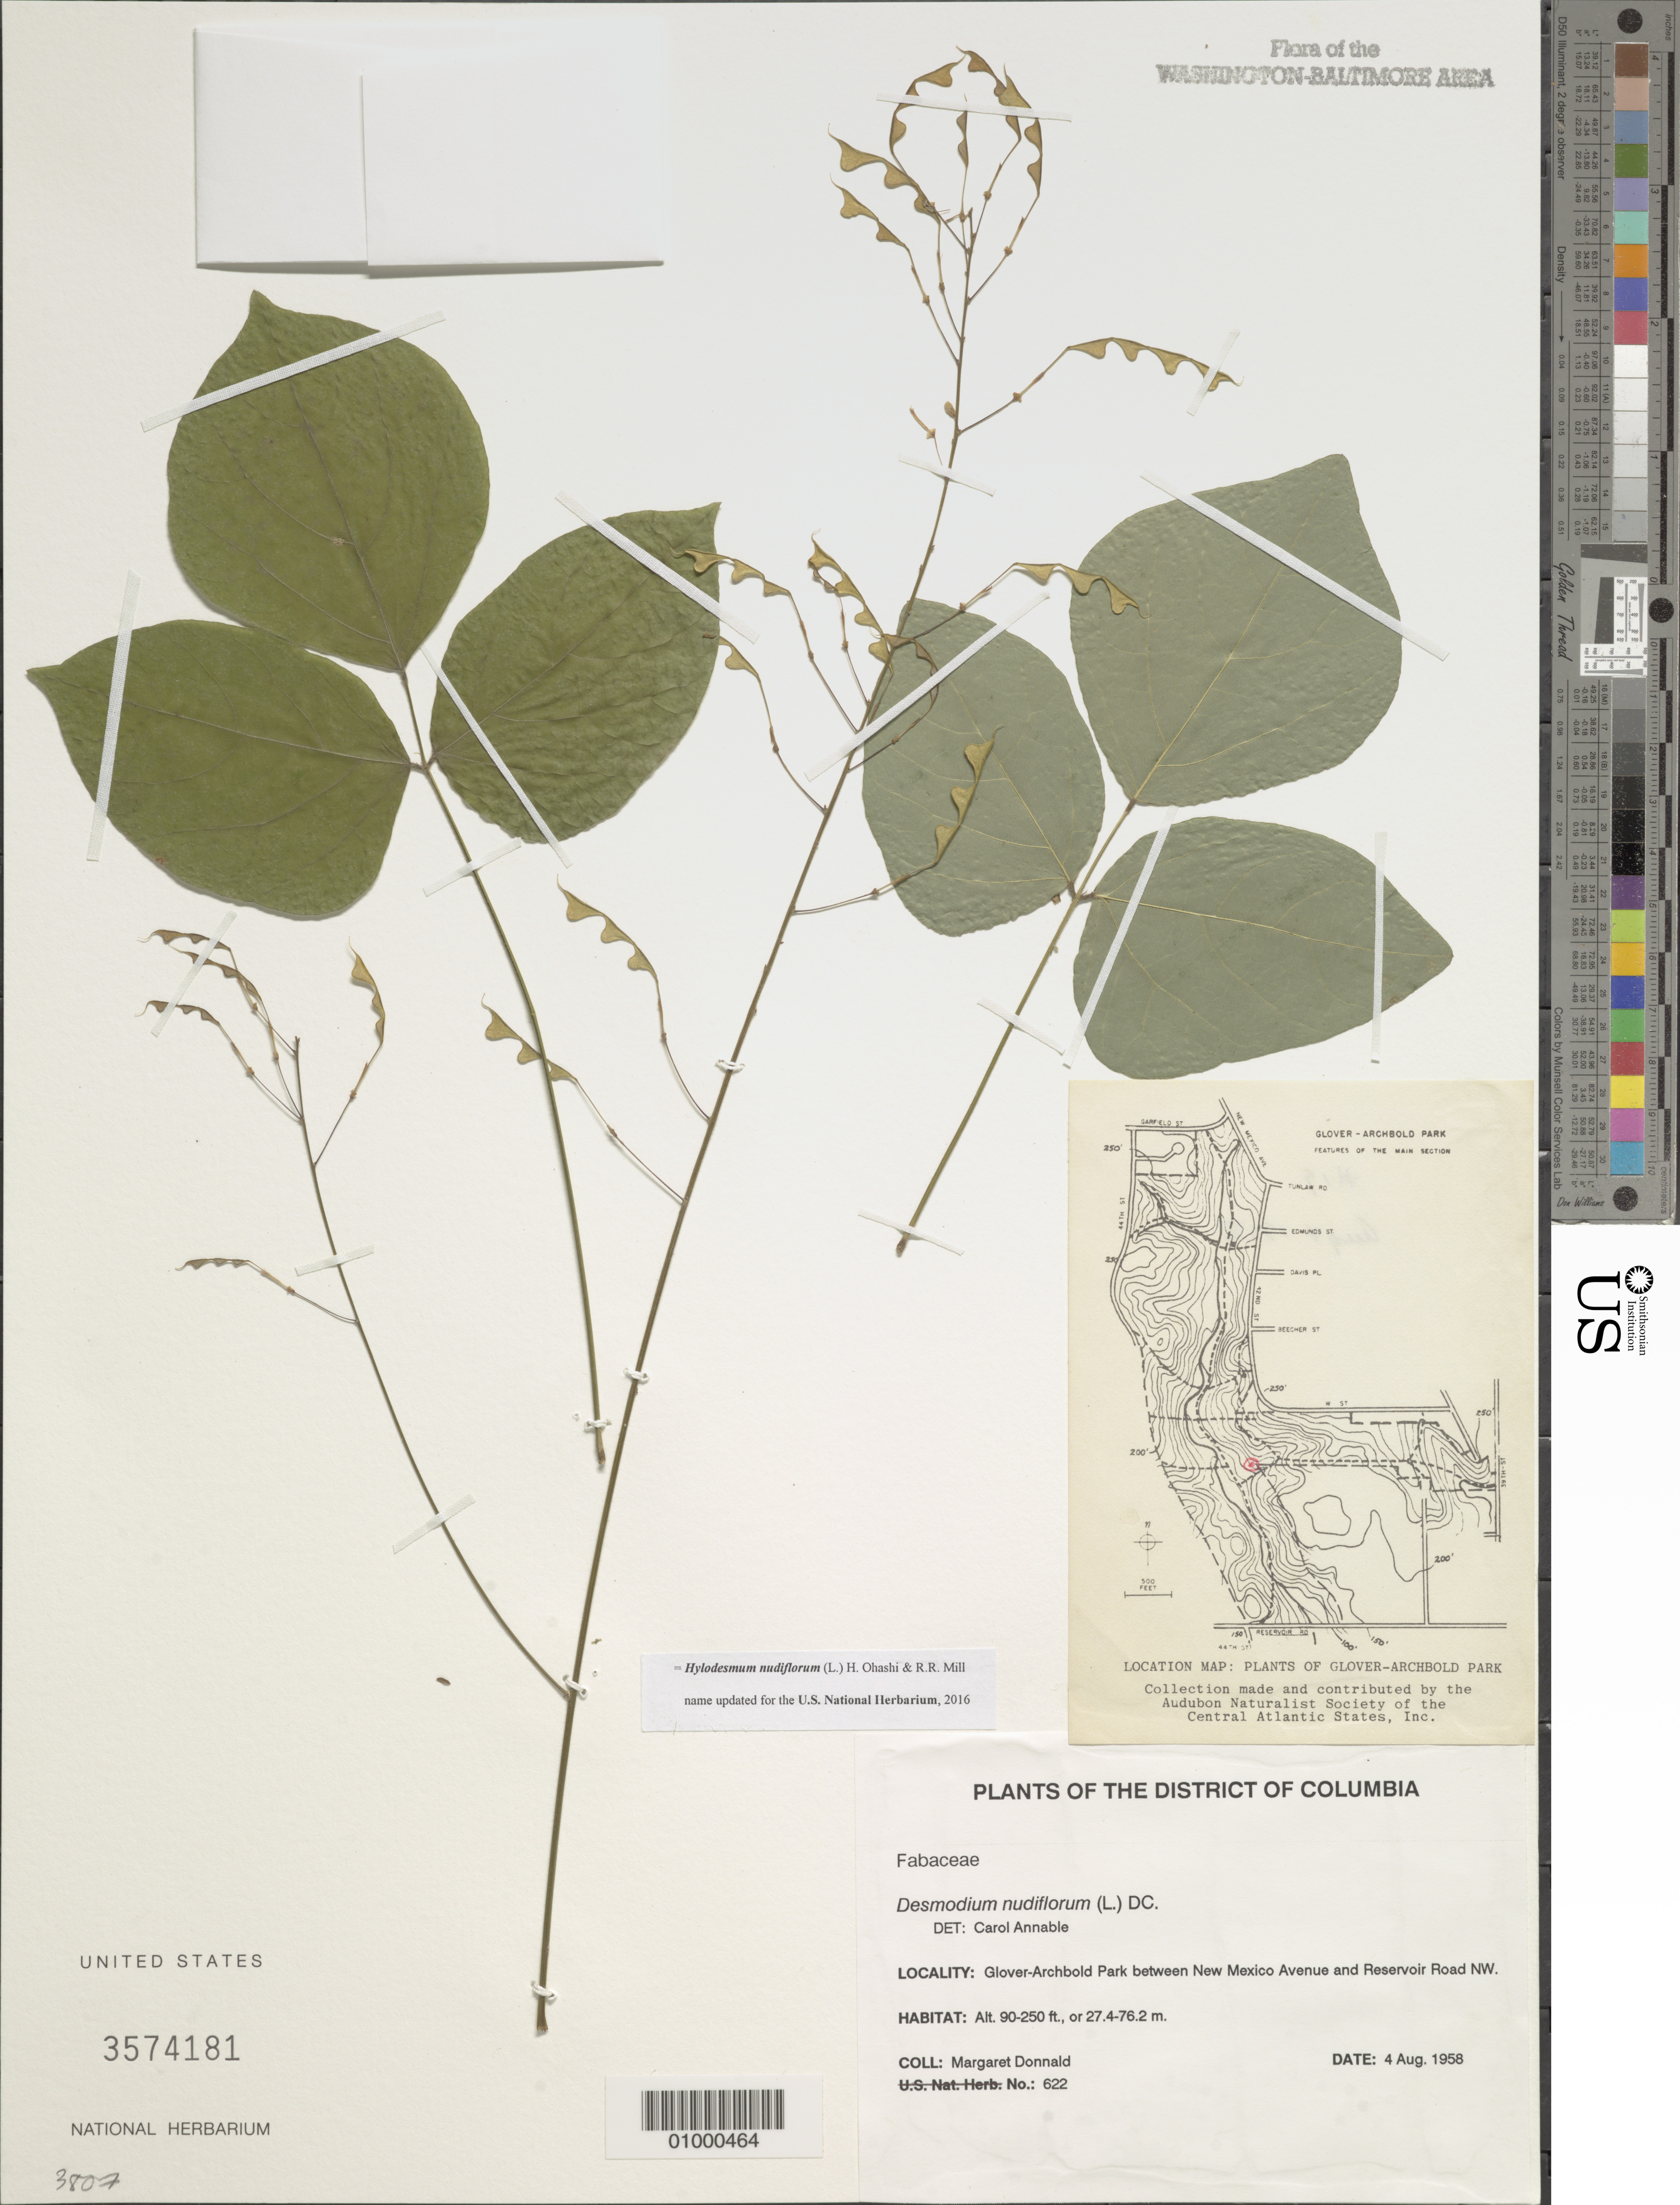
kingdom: Plantae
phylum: Tracheophyta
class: Magnoliopsida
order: Fabales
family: Fabaceae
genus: Hylodesmum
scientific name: Hylodesmum nudiflorum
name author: (L.) H. Ohashi & R.R. Mill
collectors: M. Donnald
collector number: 622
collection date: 1958-08-04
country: United States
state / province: District of Columbia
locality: Glover-Archbold Park between New Mexico Avenue and Reservoir Road NW.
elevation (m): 27.4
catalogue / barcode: US 3574181